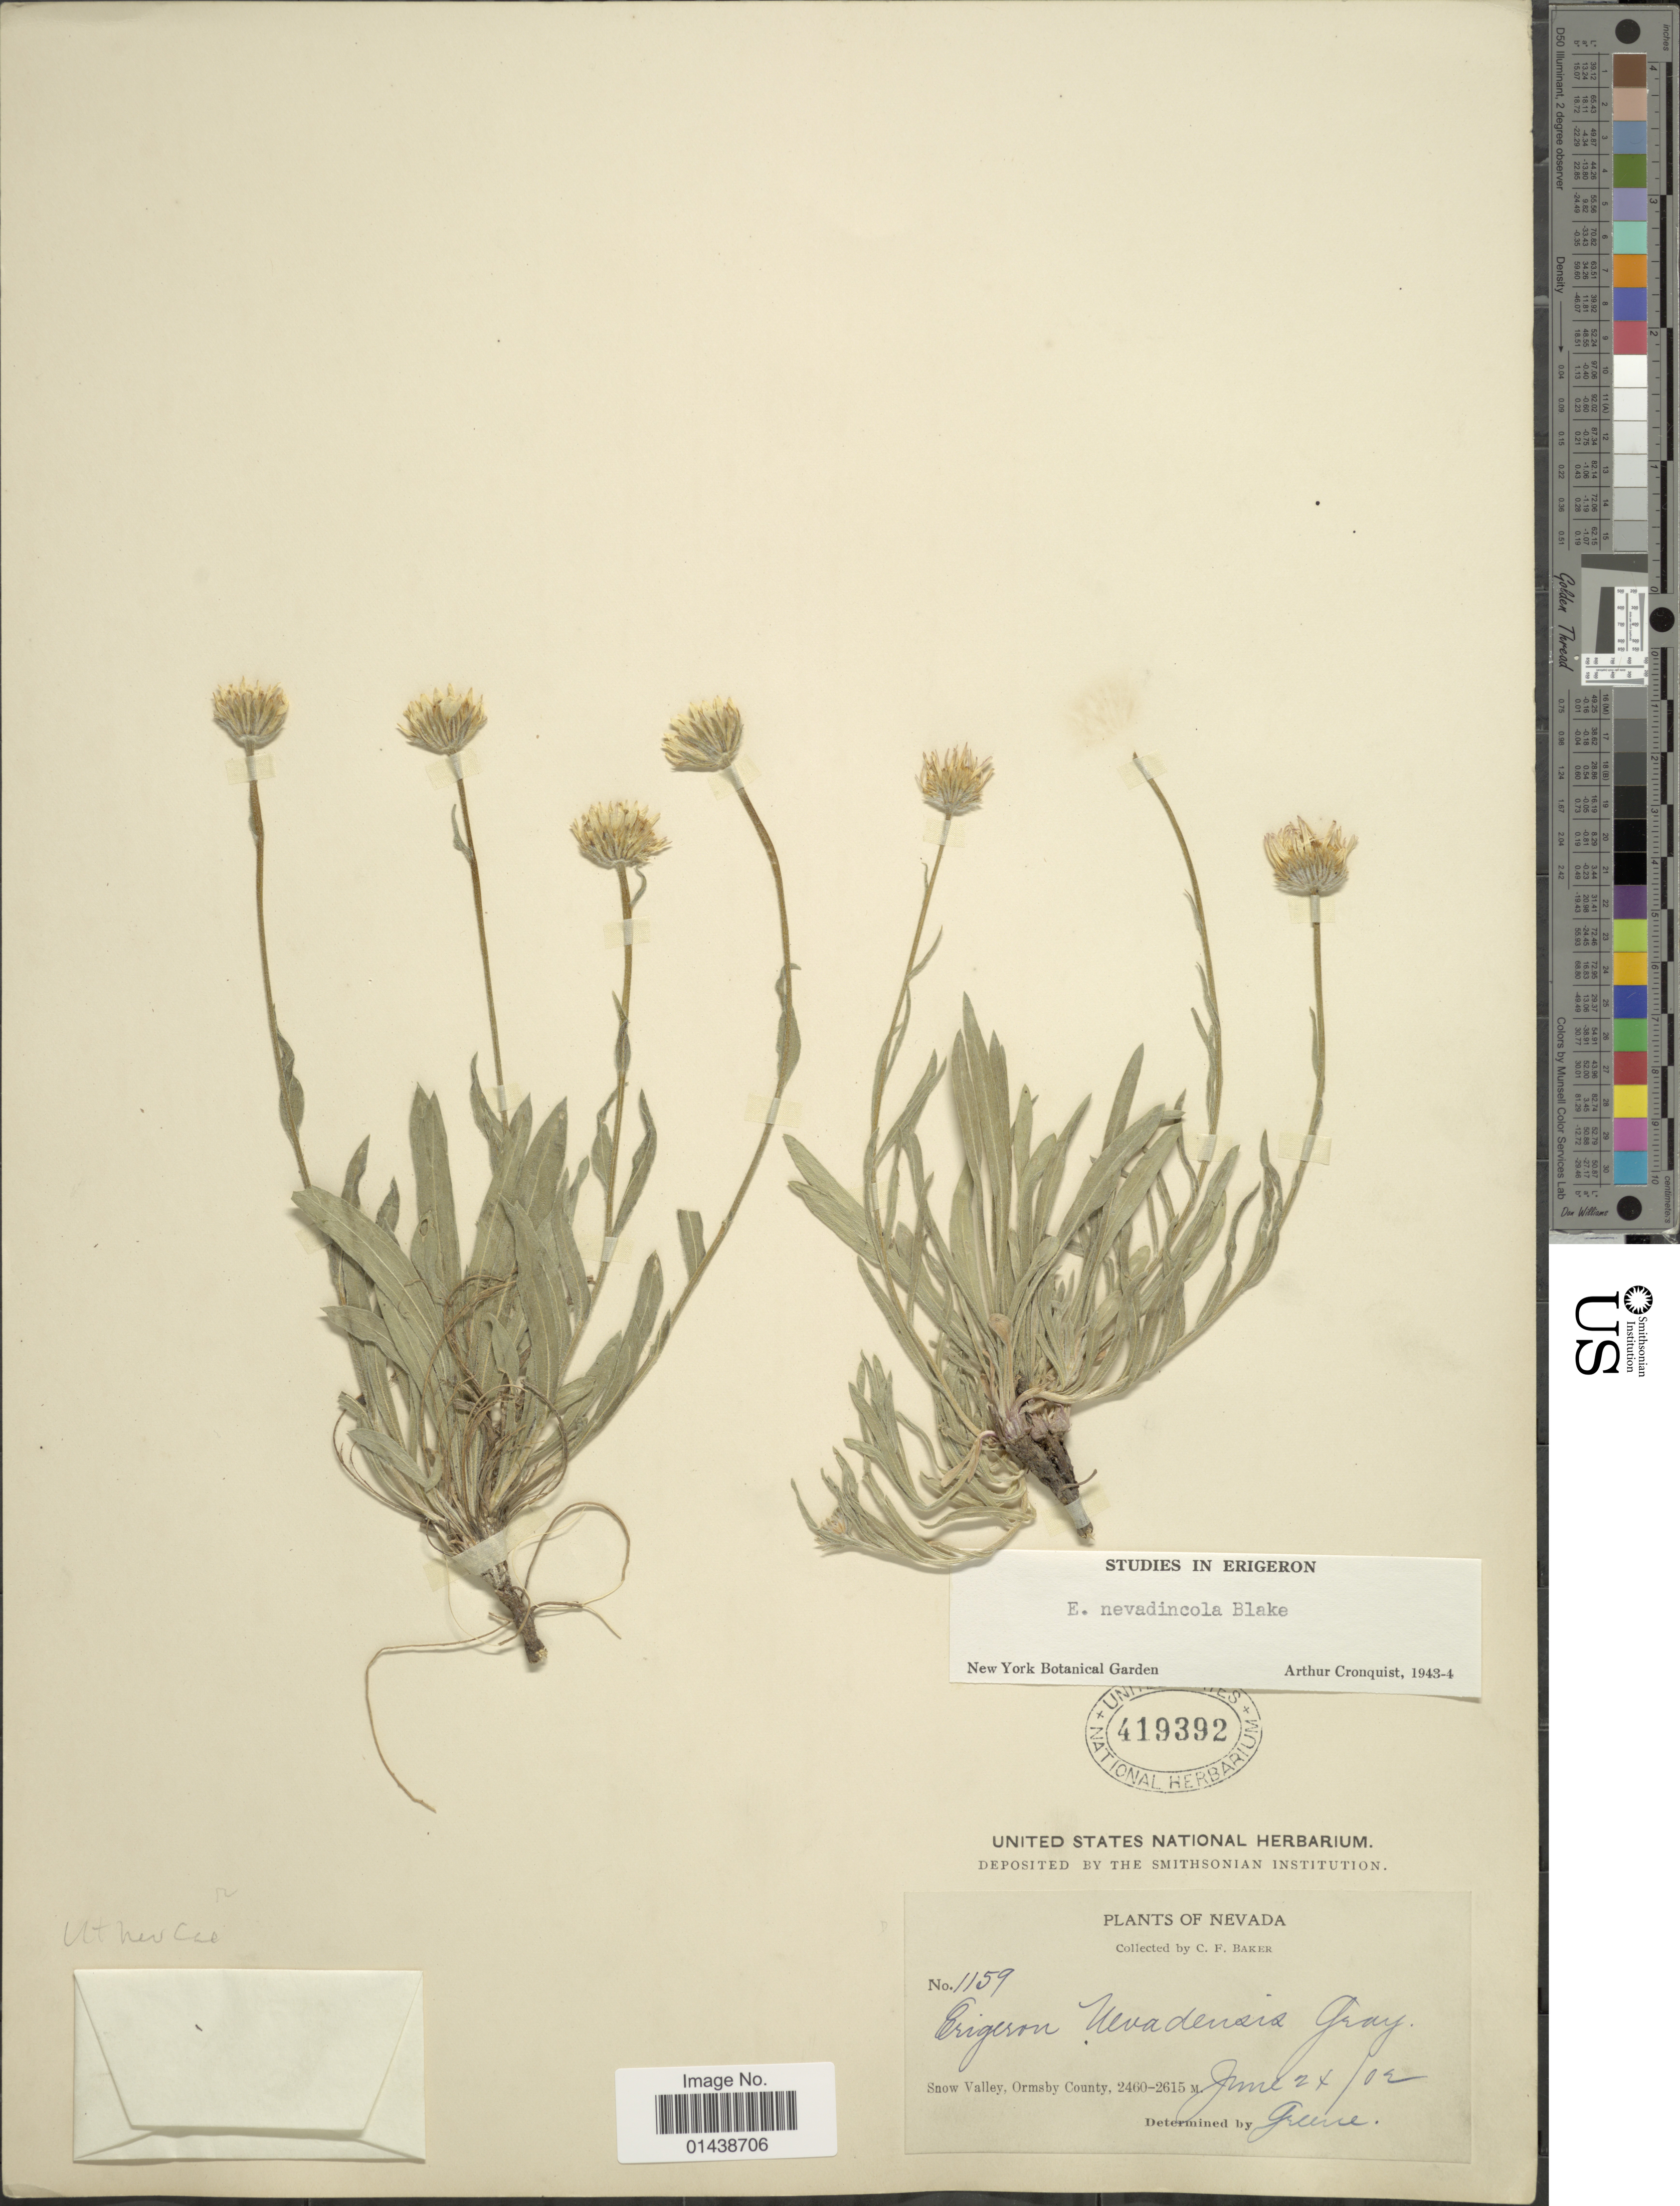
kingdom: Plantae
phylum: Tracheophyta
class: Magnoliopsida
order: Asterales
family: Asteraceae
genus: Erigeron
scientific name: Erigeron nevadincola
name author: S.F. Blake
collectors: C. F. Baker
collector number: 1159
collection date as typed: Transcribed d/m/y: 24/6/2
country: United States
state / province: Nevada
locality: Snow Valley, Ormsby County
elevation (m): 2460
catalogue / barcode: US 419392